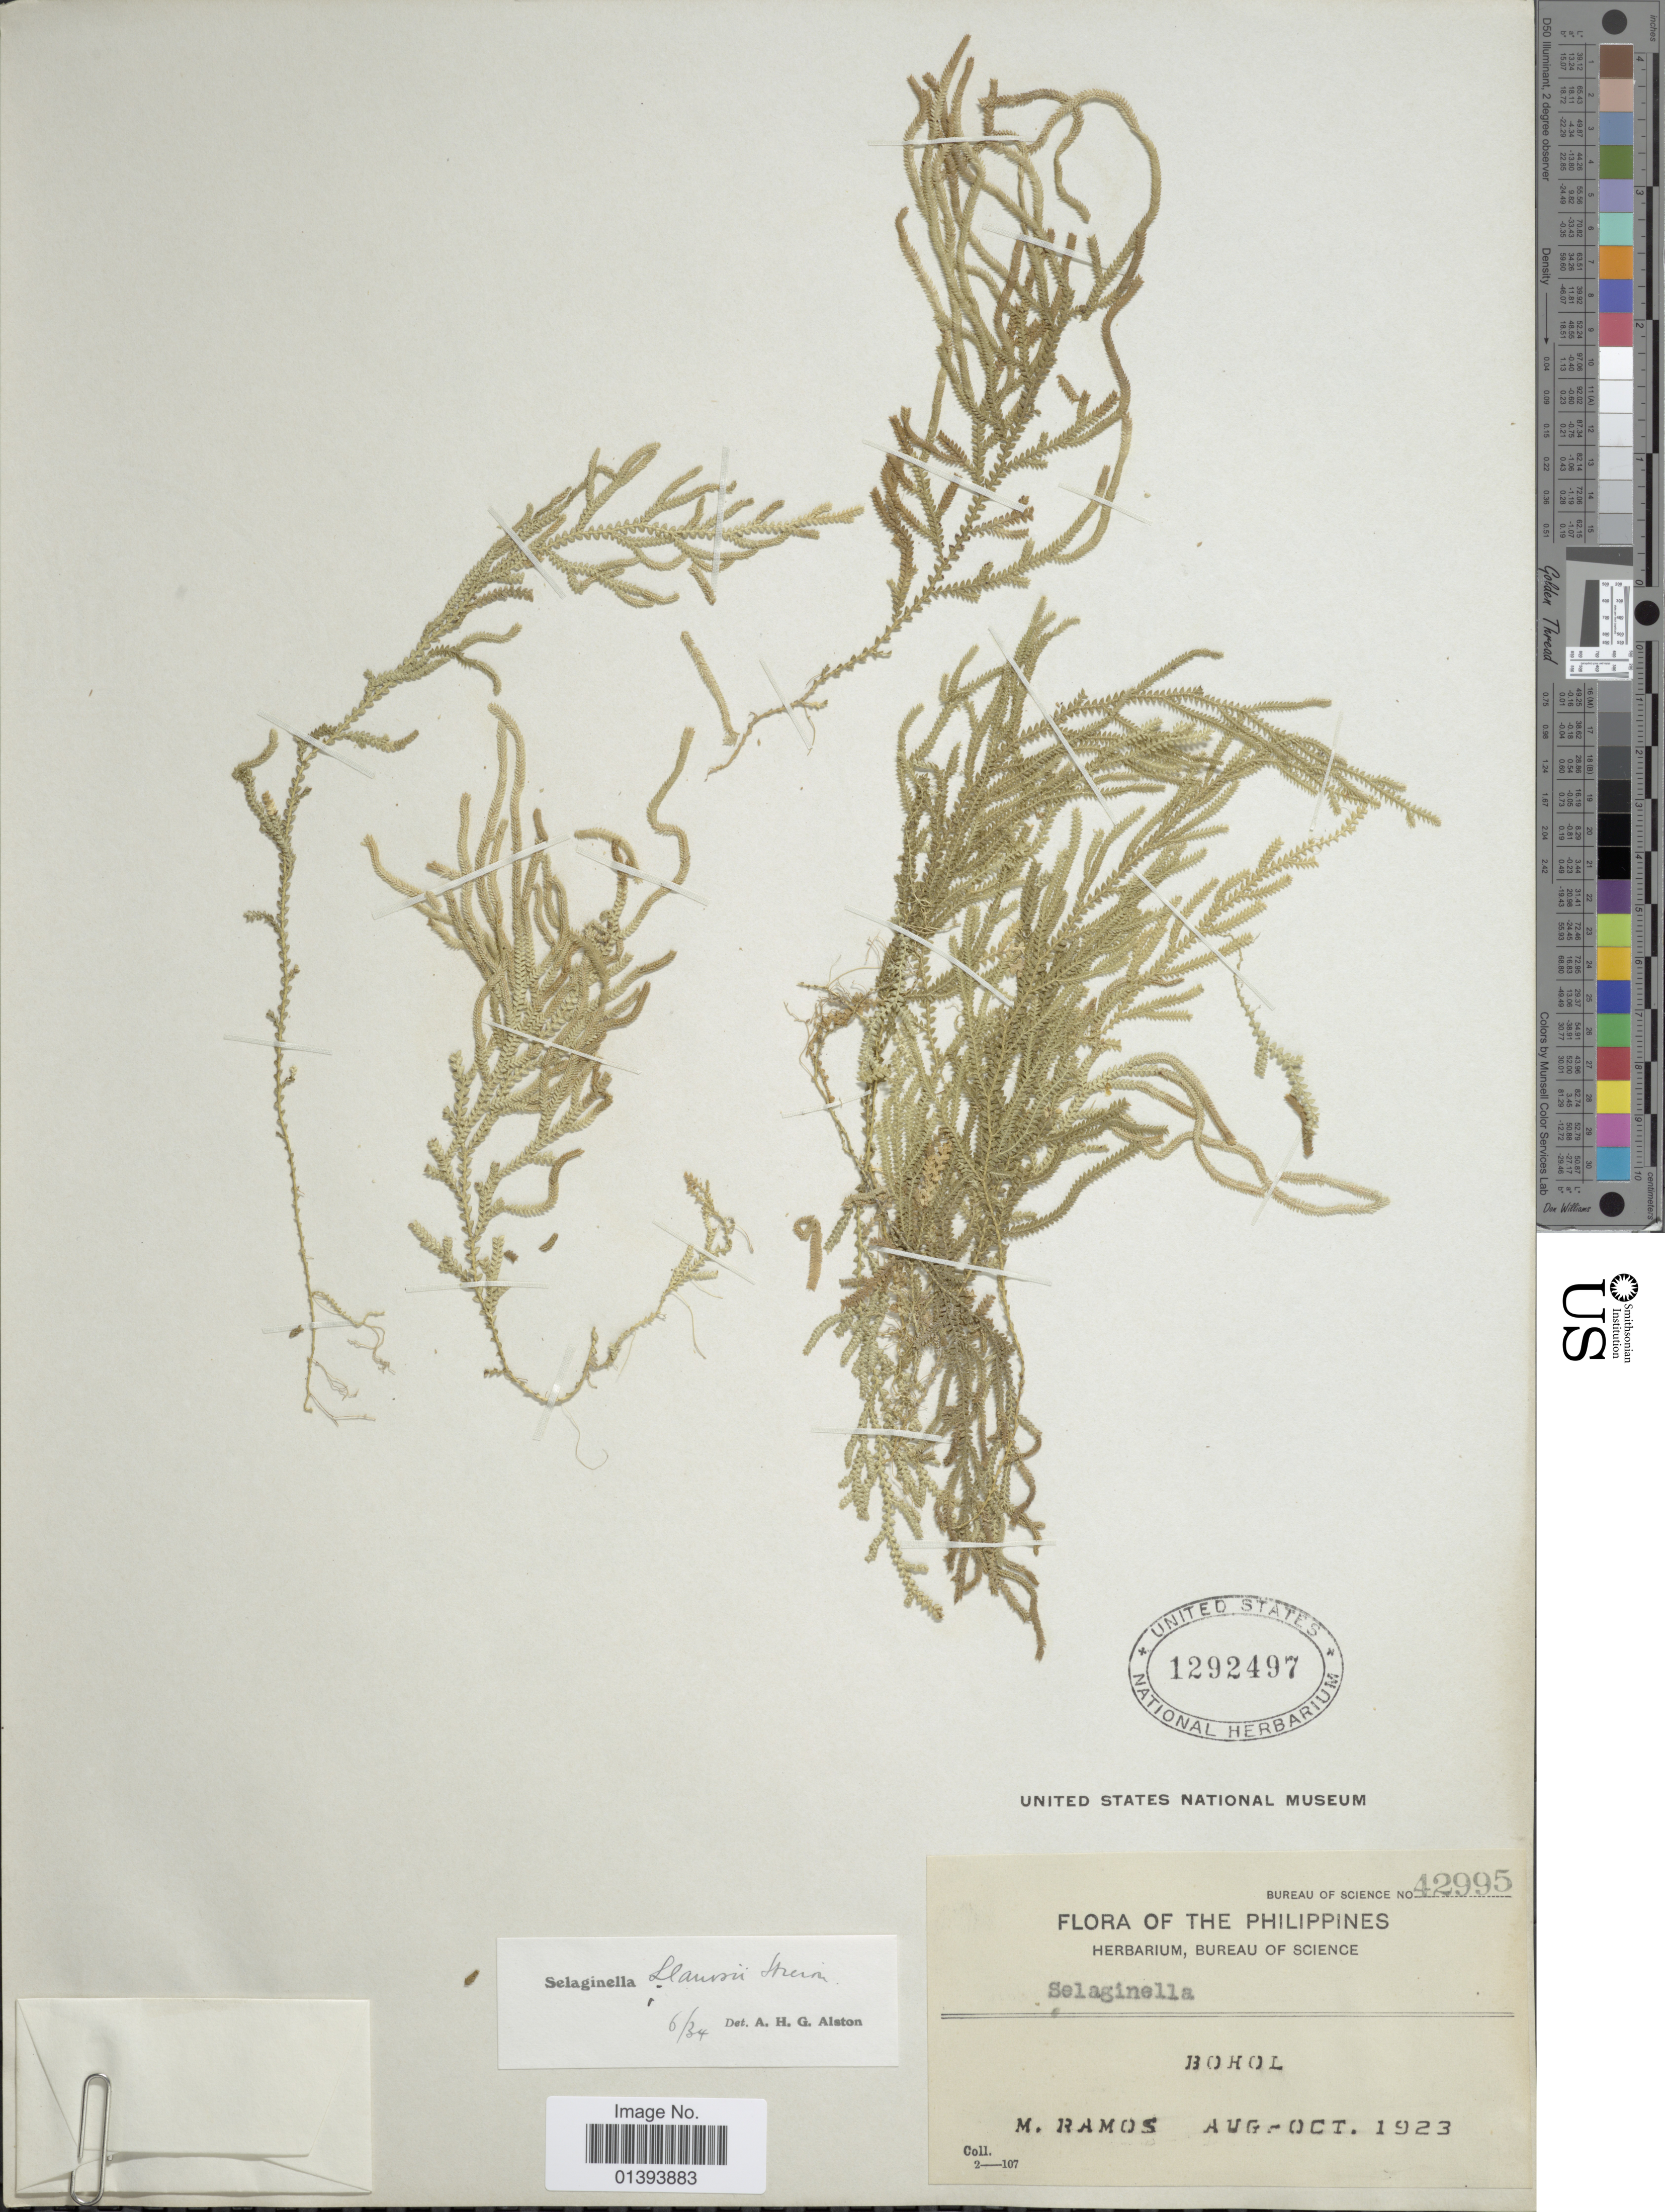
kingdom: Plantae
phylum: Tracheophyta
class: Lycopodiopsida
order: Selaginellales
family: Selaginellaceae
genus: Selaginella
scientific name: Selaginella llanosii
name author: Hieron. in Elmer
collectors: M. Ramos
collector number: Bureau of Science 42995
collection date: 1923-08/1923-10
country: Philippines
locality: Bohol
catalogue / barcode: US 1292497